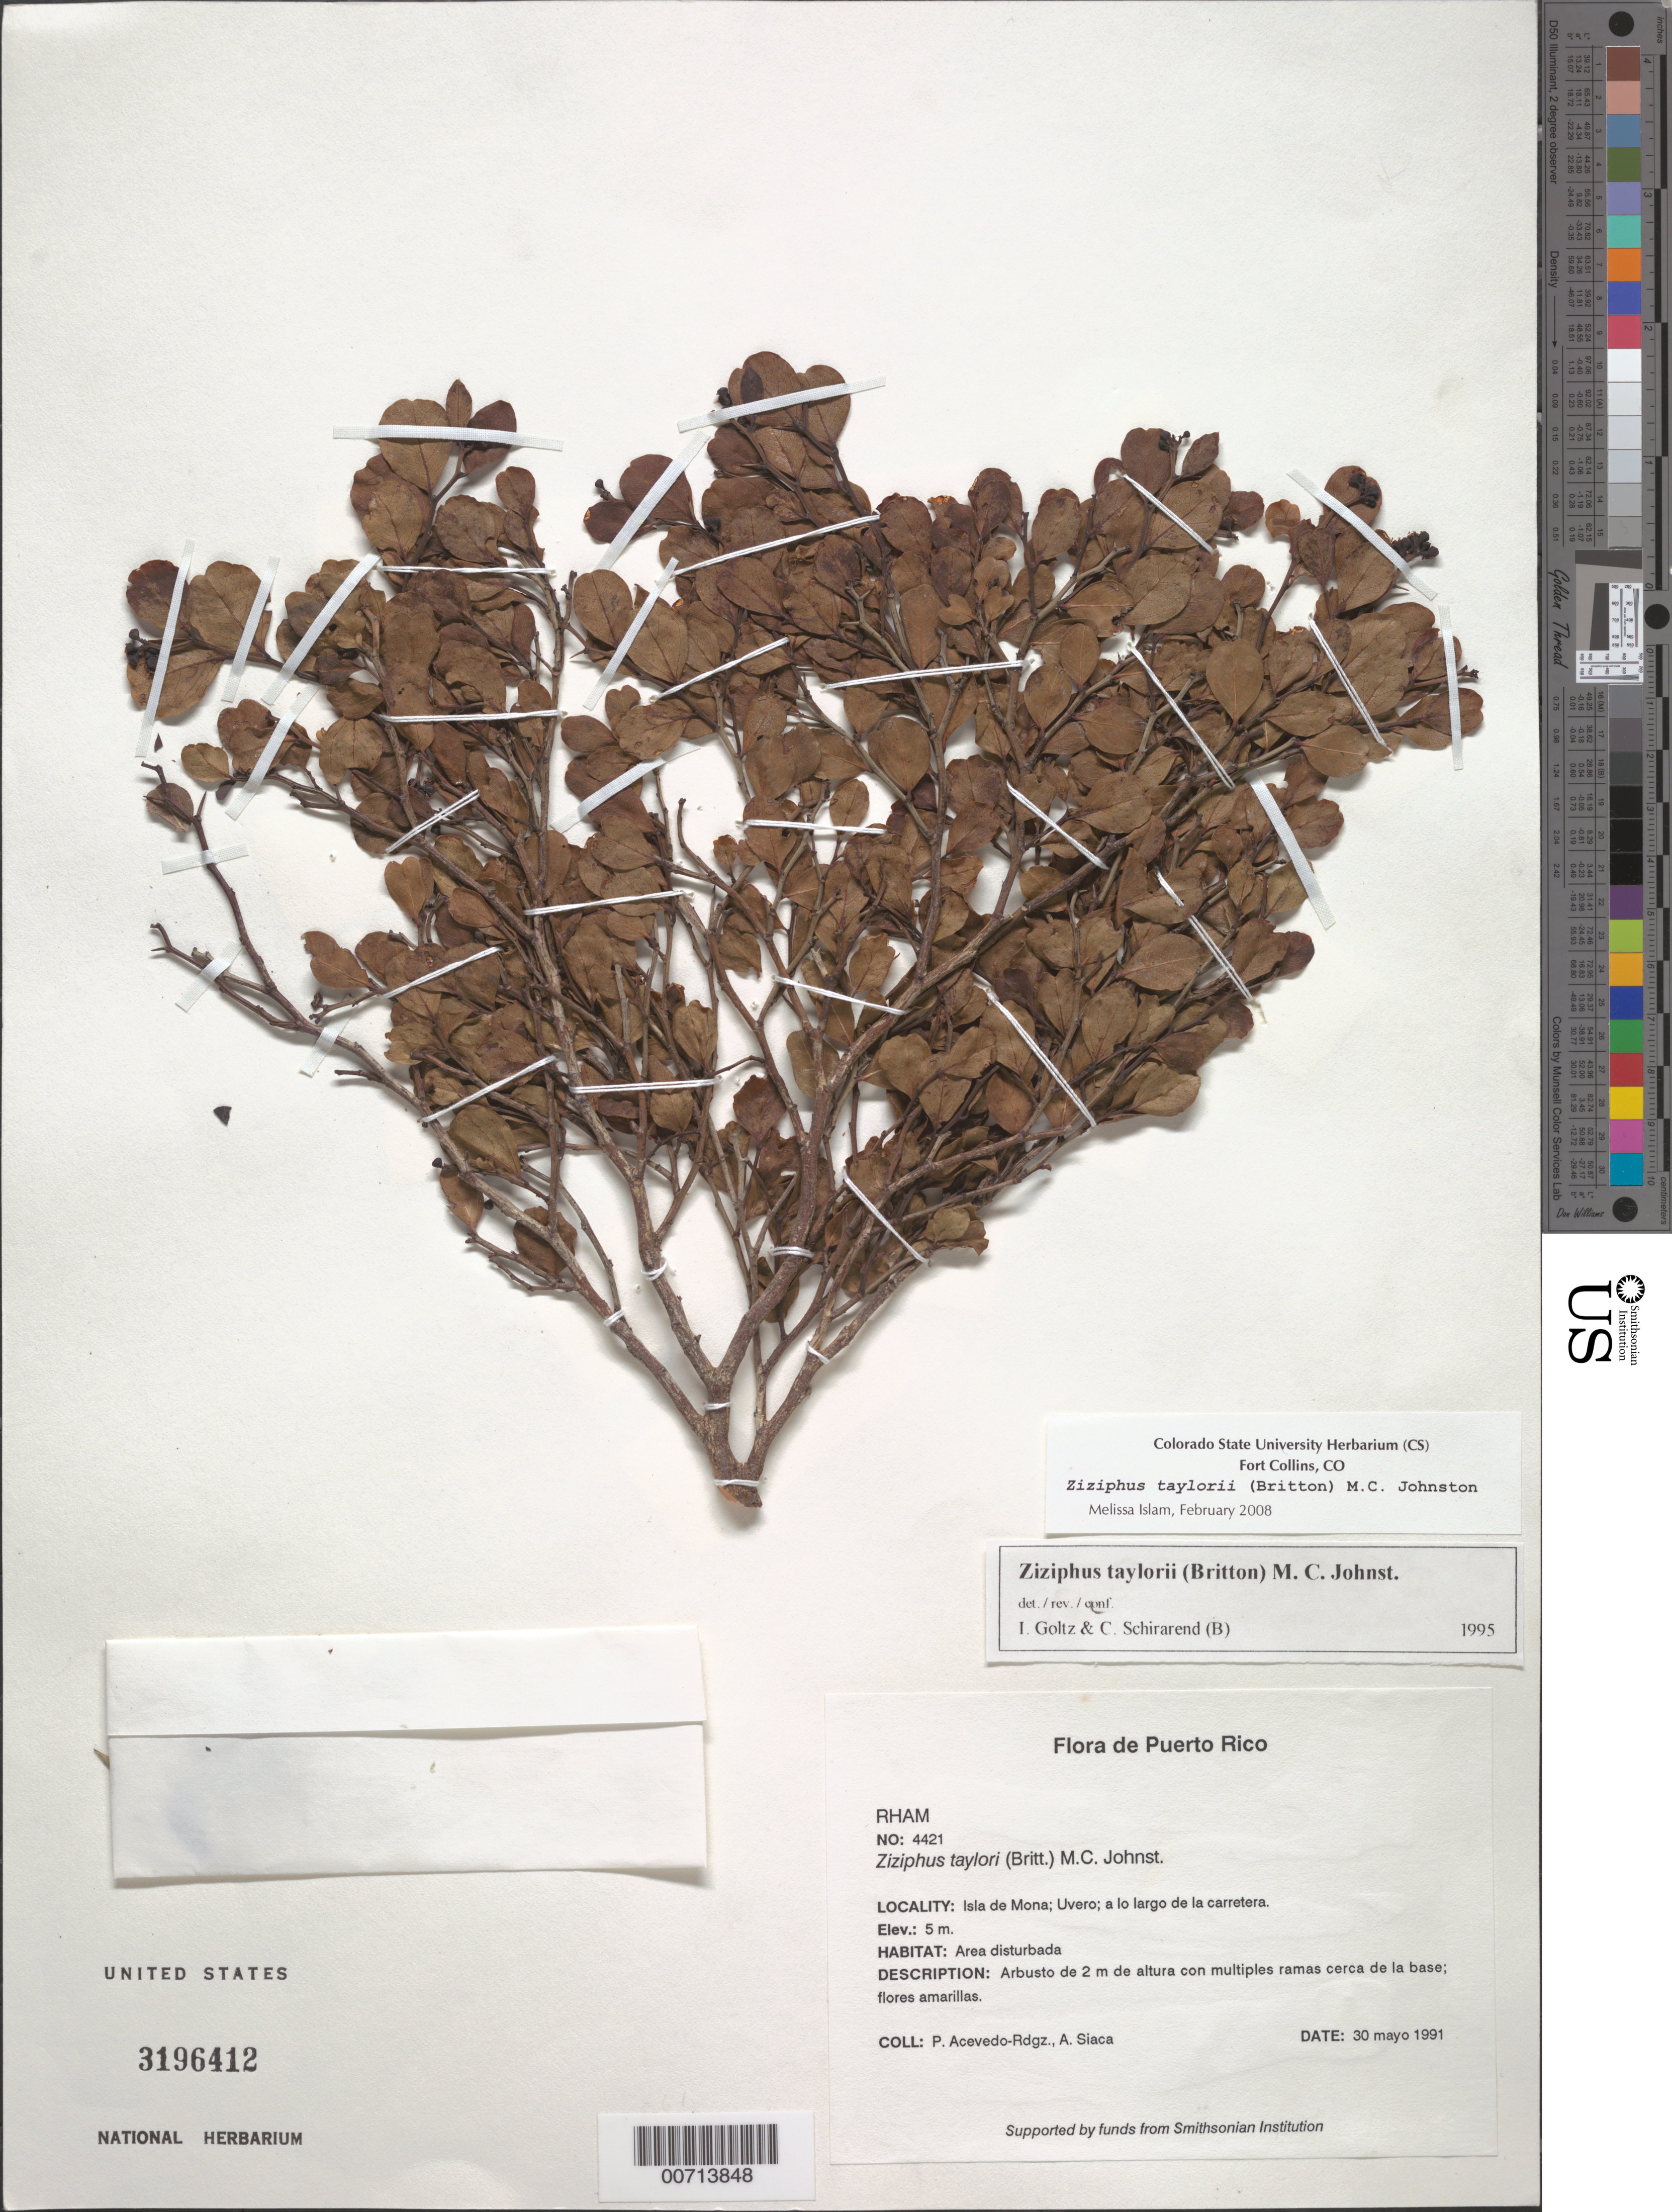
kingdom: Plantae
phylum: Tracheophyta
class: Magnoliopsida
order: Rosales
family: Rhamnaceae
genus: Sarcomphalus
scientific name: Sarcomphalus taylorii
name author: Britton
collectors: P. Acevedo-Rodr. & A. Siaca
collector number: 4421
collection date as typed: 30 May 1991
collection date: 1991-05-30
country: Puerto Rico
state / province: Mayaguëz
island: Mona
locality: Isla de Mona; Uvero; a lo largo de la carretera.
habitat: Area disturbada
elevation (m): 5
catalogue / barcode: US 3196412